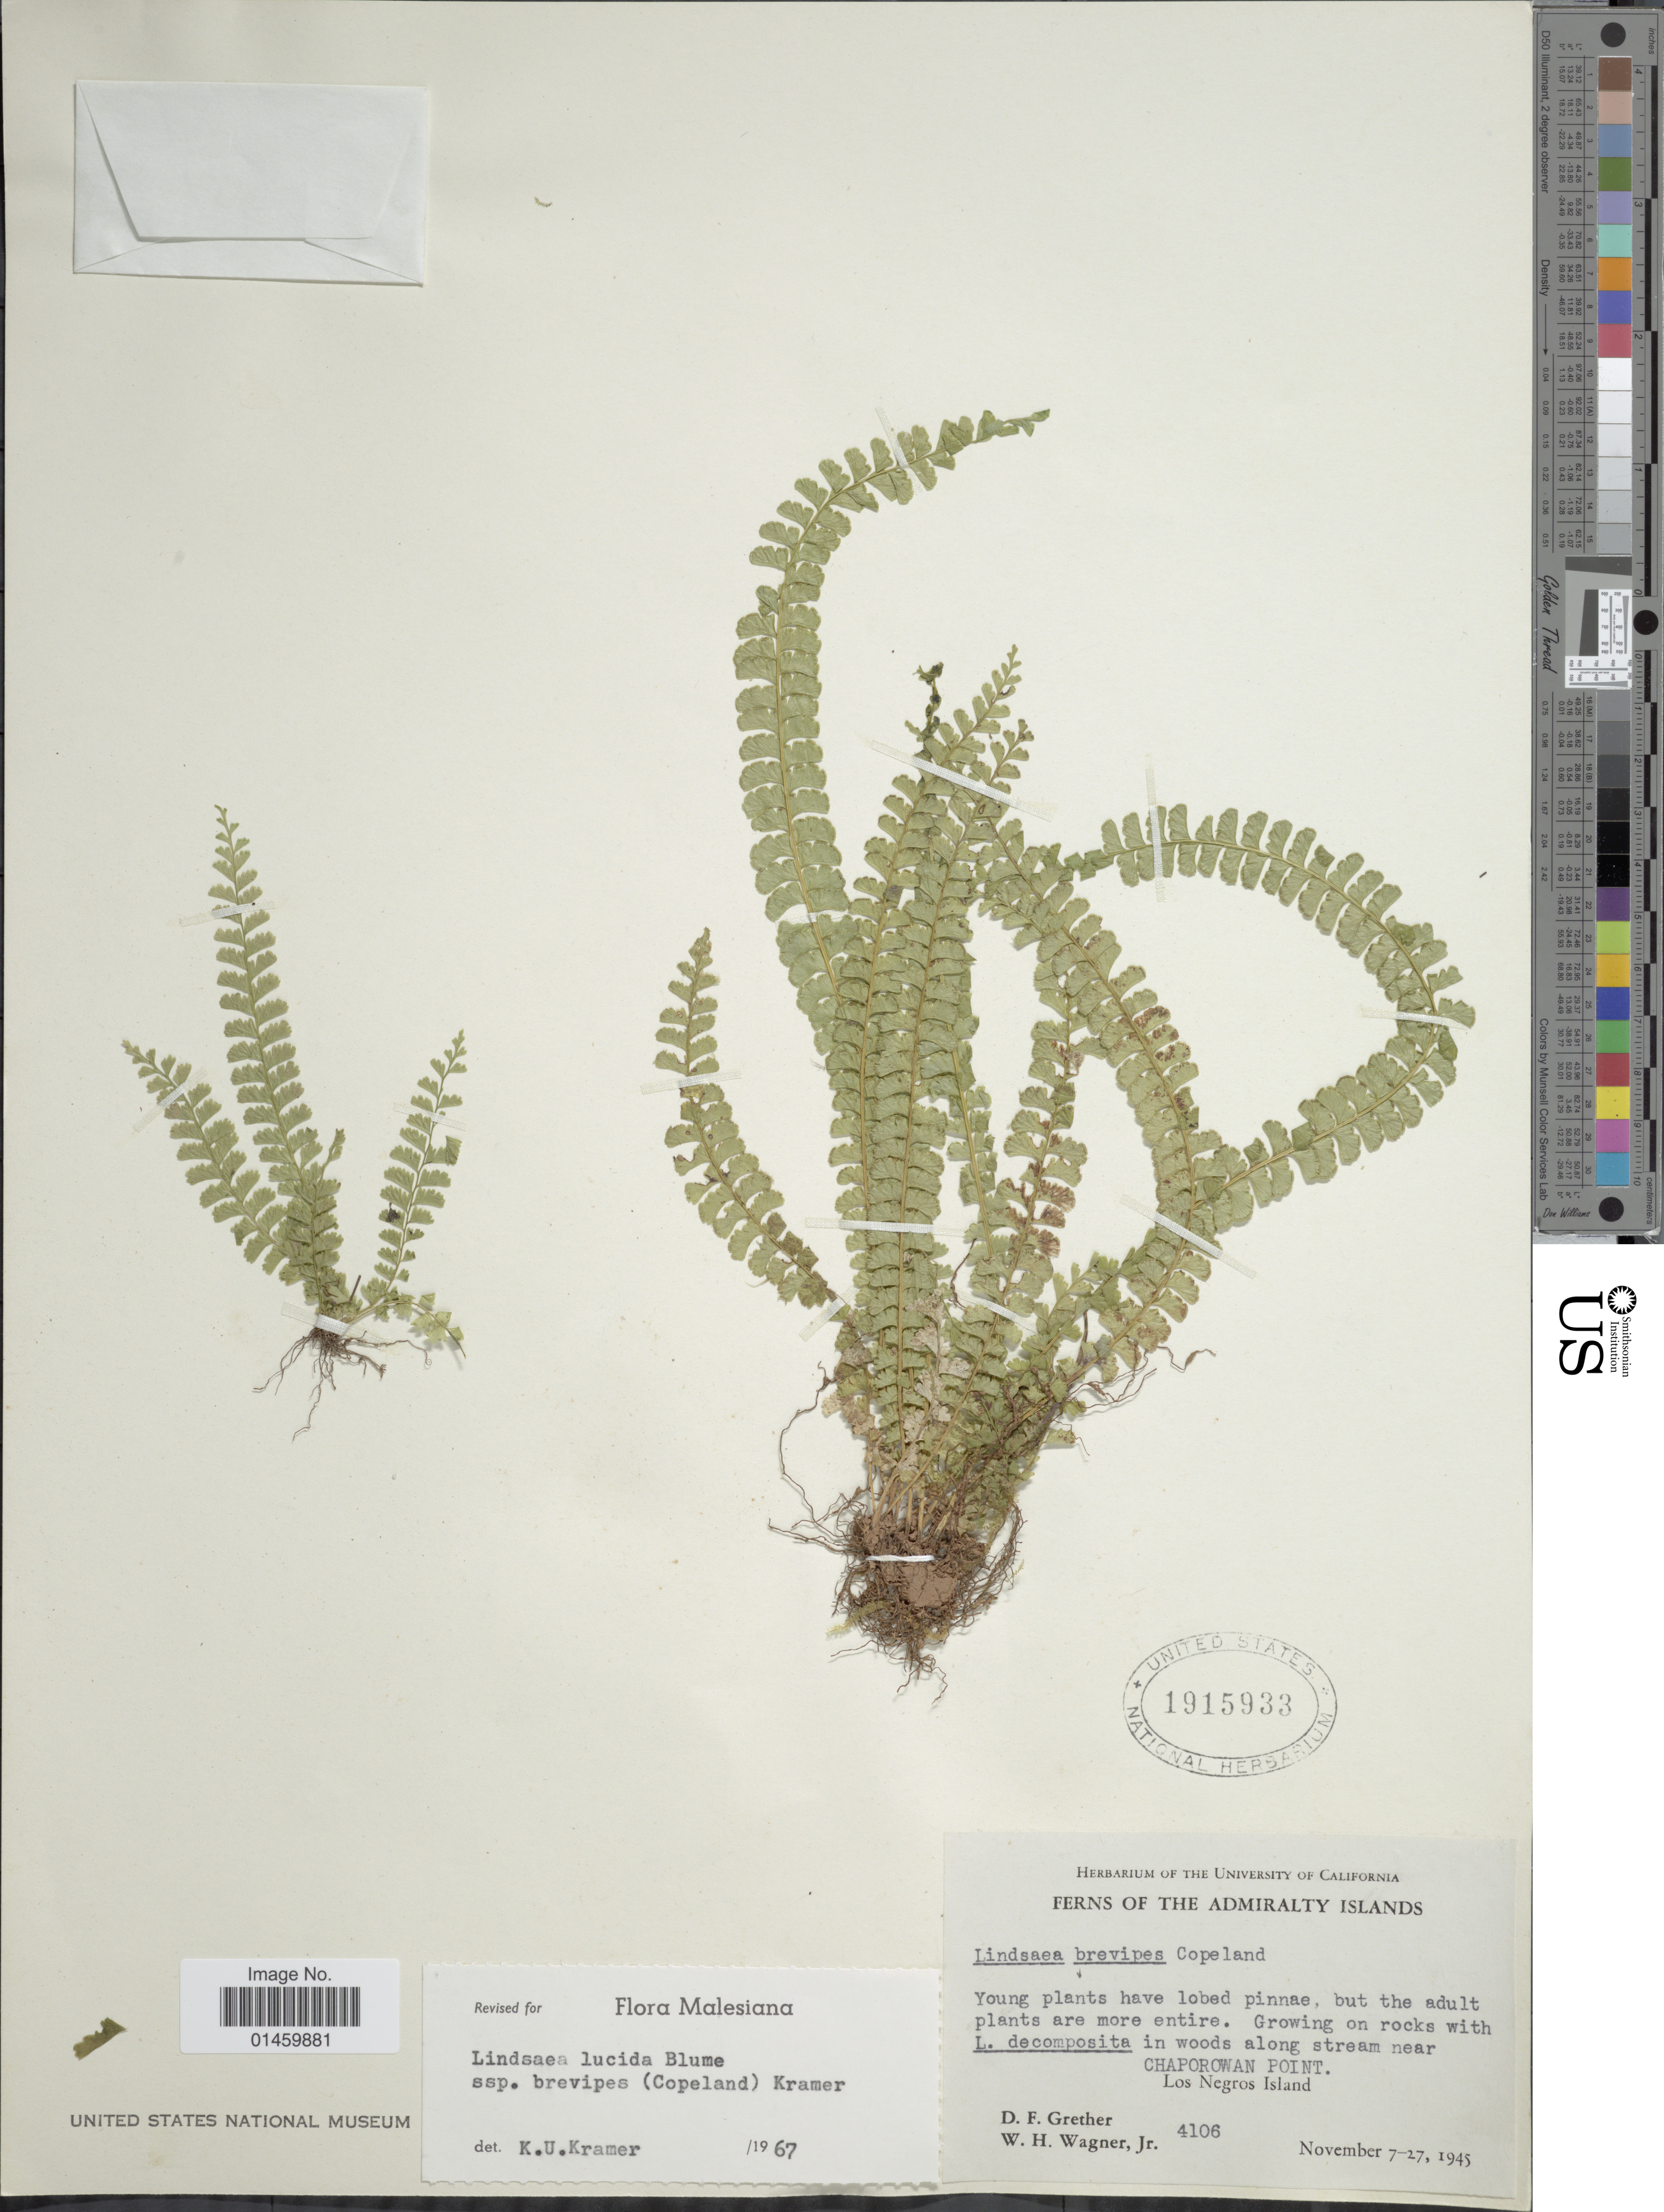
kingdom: Plantae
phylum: Tracheophyta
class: Polypodiopsida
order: Polypodiales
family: Lindsaeaceae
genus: Lindsaea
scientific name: Lindsaea lucida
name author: Blume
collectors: D. F. Grether & W. H. Wagner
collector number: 4106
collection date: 1945-11-07/1945-11-27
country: Papua New Guinea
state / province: Manus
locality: Ferns of the Admiralty Islands. In woods along stream near Chaporowan Point. Los Negros Island.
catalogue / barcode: US 1915933